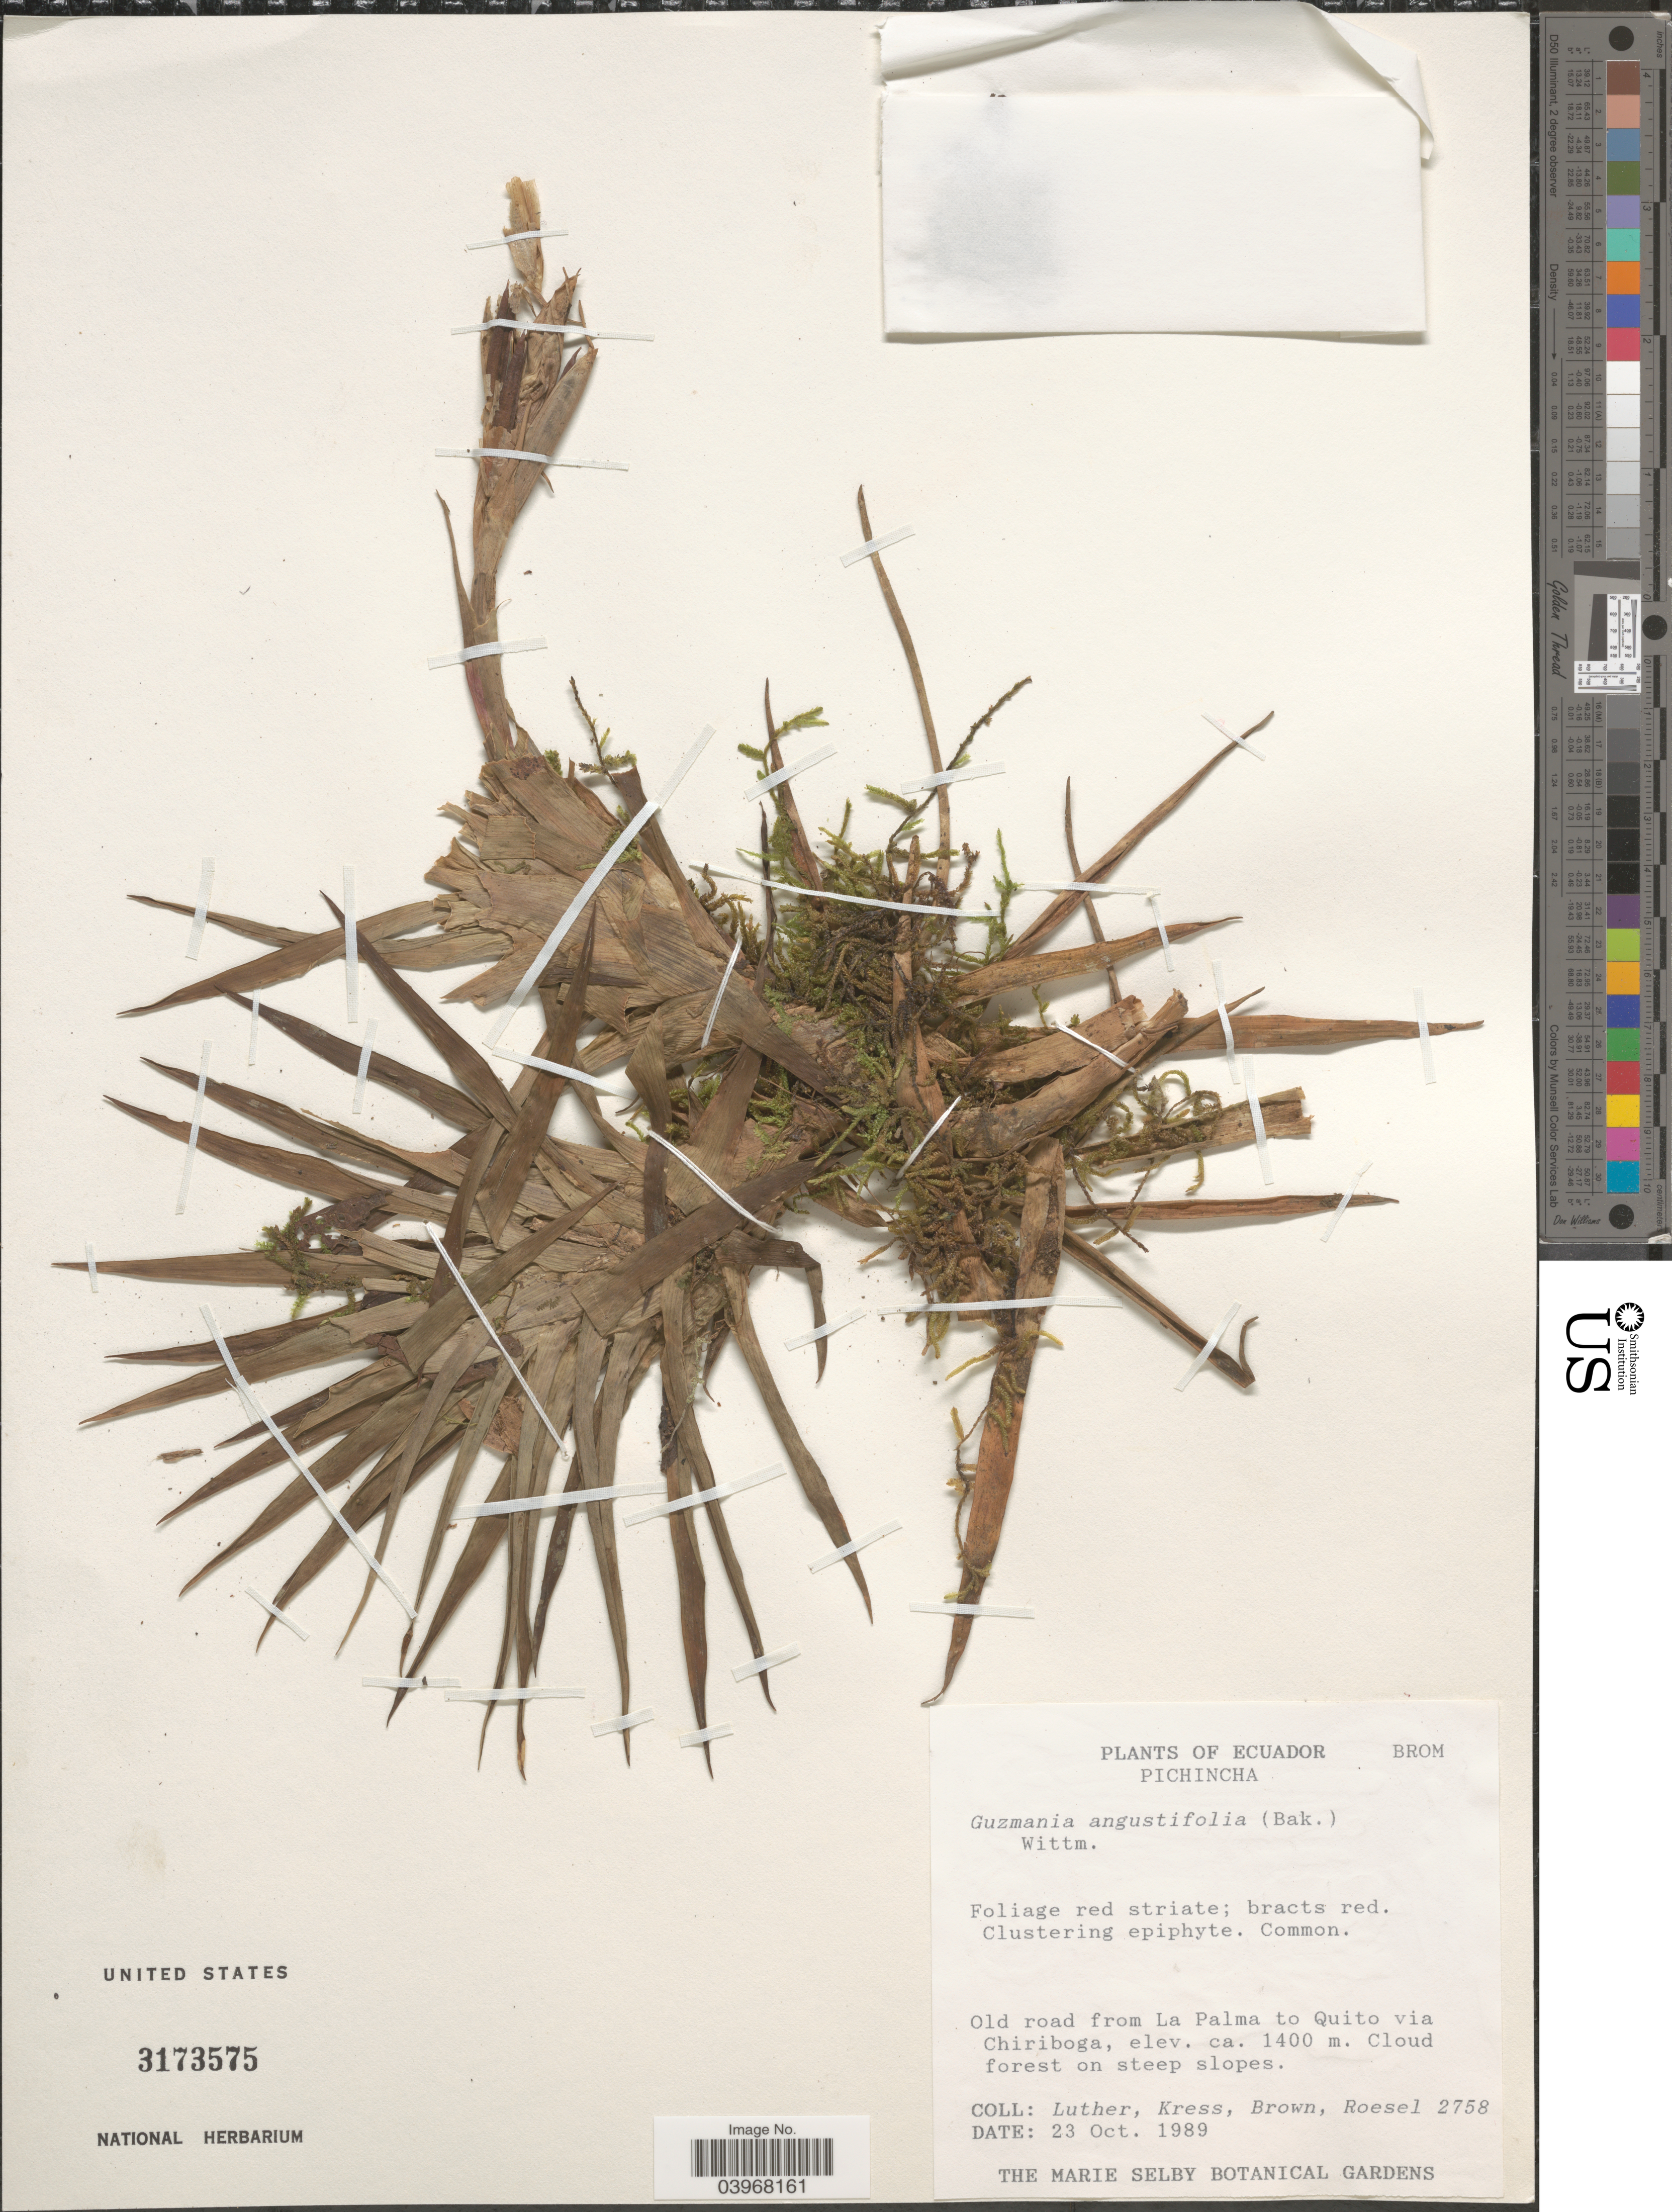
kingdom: Plantae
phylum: Tracheophyta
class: Liliopsida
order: Poales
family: Bromeliaceae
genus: Guzmania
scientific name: Guzmania angustifolia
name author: (Baker) Wittm.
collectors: -- Luther, -- Kress, -- Brown & Roesel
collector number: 2758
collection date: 1989-10-23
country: Ecuador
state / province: Pichincha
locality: Old road from La Palma to Quito via Chiriboga.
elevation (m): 1400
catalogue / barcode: US 3173575